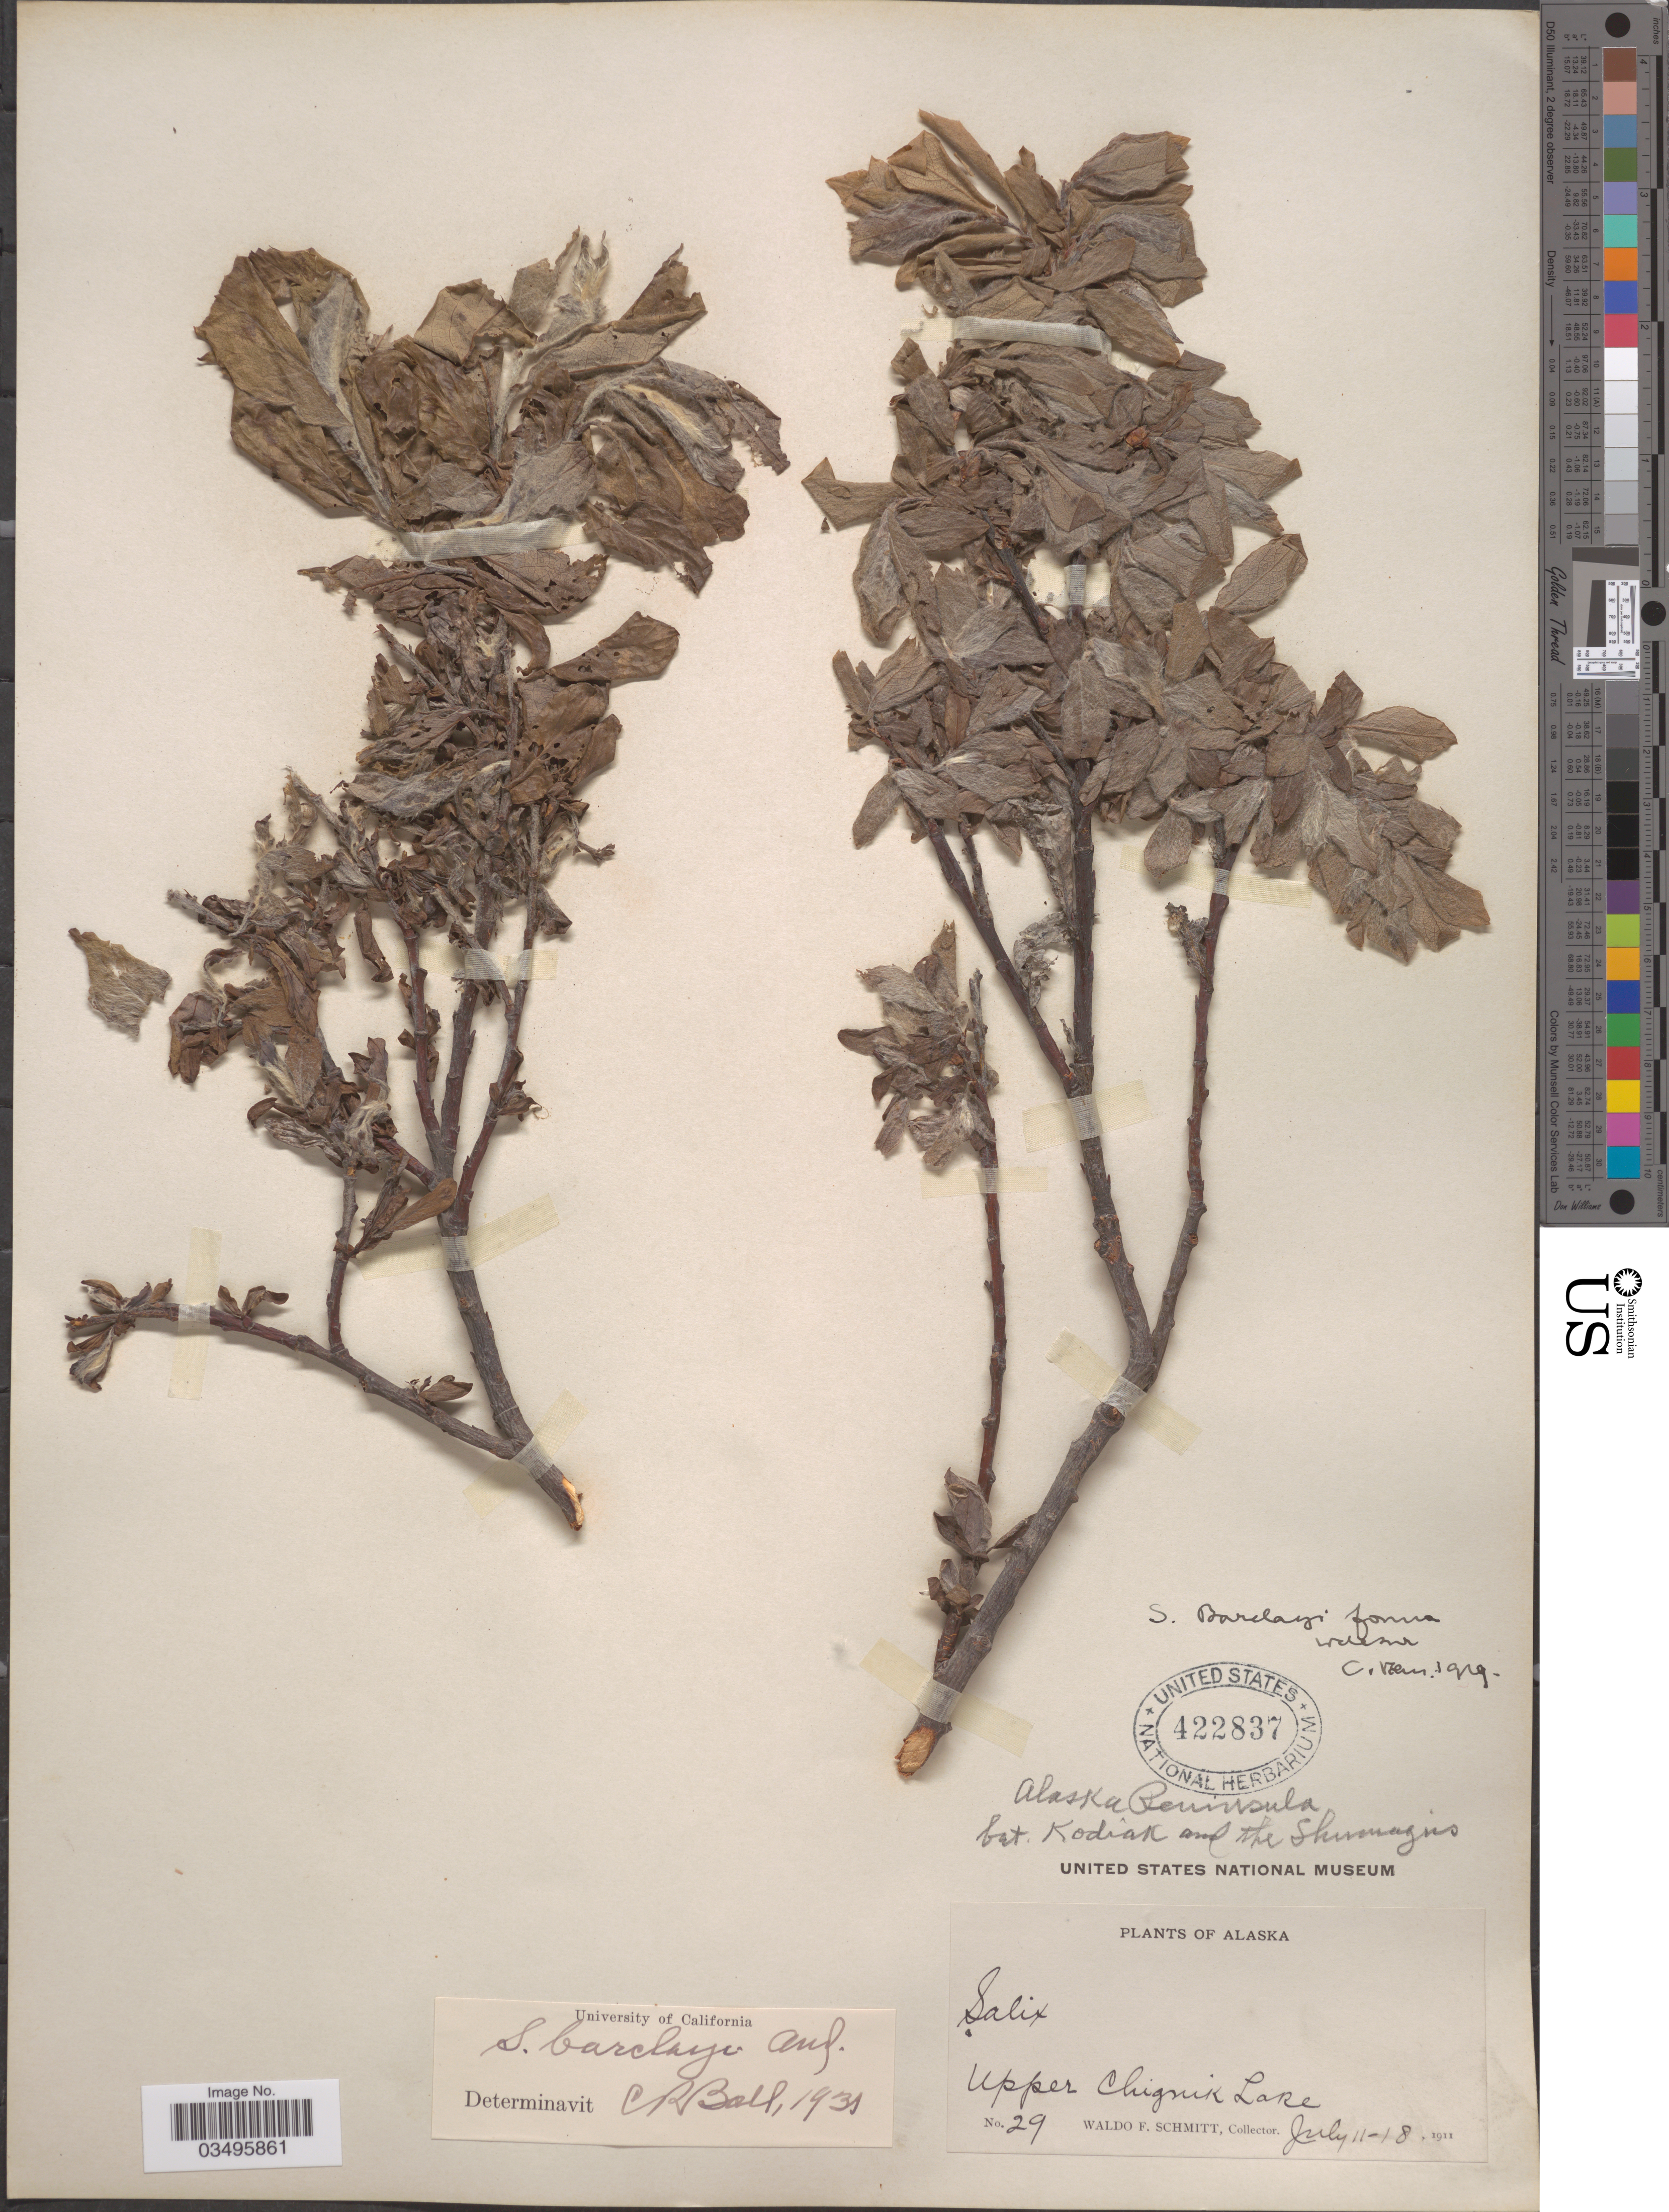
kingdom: Plantae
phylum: Tracheophyta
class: Magnoliopsida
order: Malpighiales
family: Salicaceae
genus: Salix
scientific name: Salix barclayi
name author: Andersson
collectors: W. L. Schmitt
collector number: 29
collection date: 1911-07-11/1911-07-18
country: United States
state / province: Alaska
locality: Upper Chignik Lake.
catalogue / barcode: US 422837